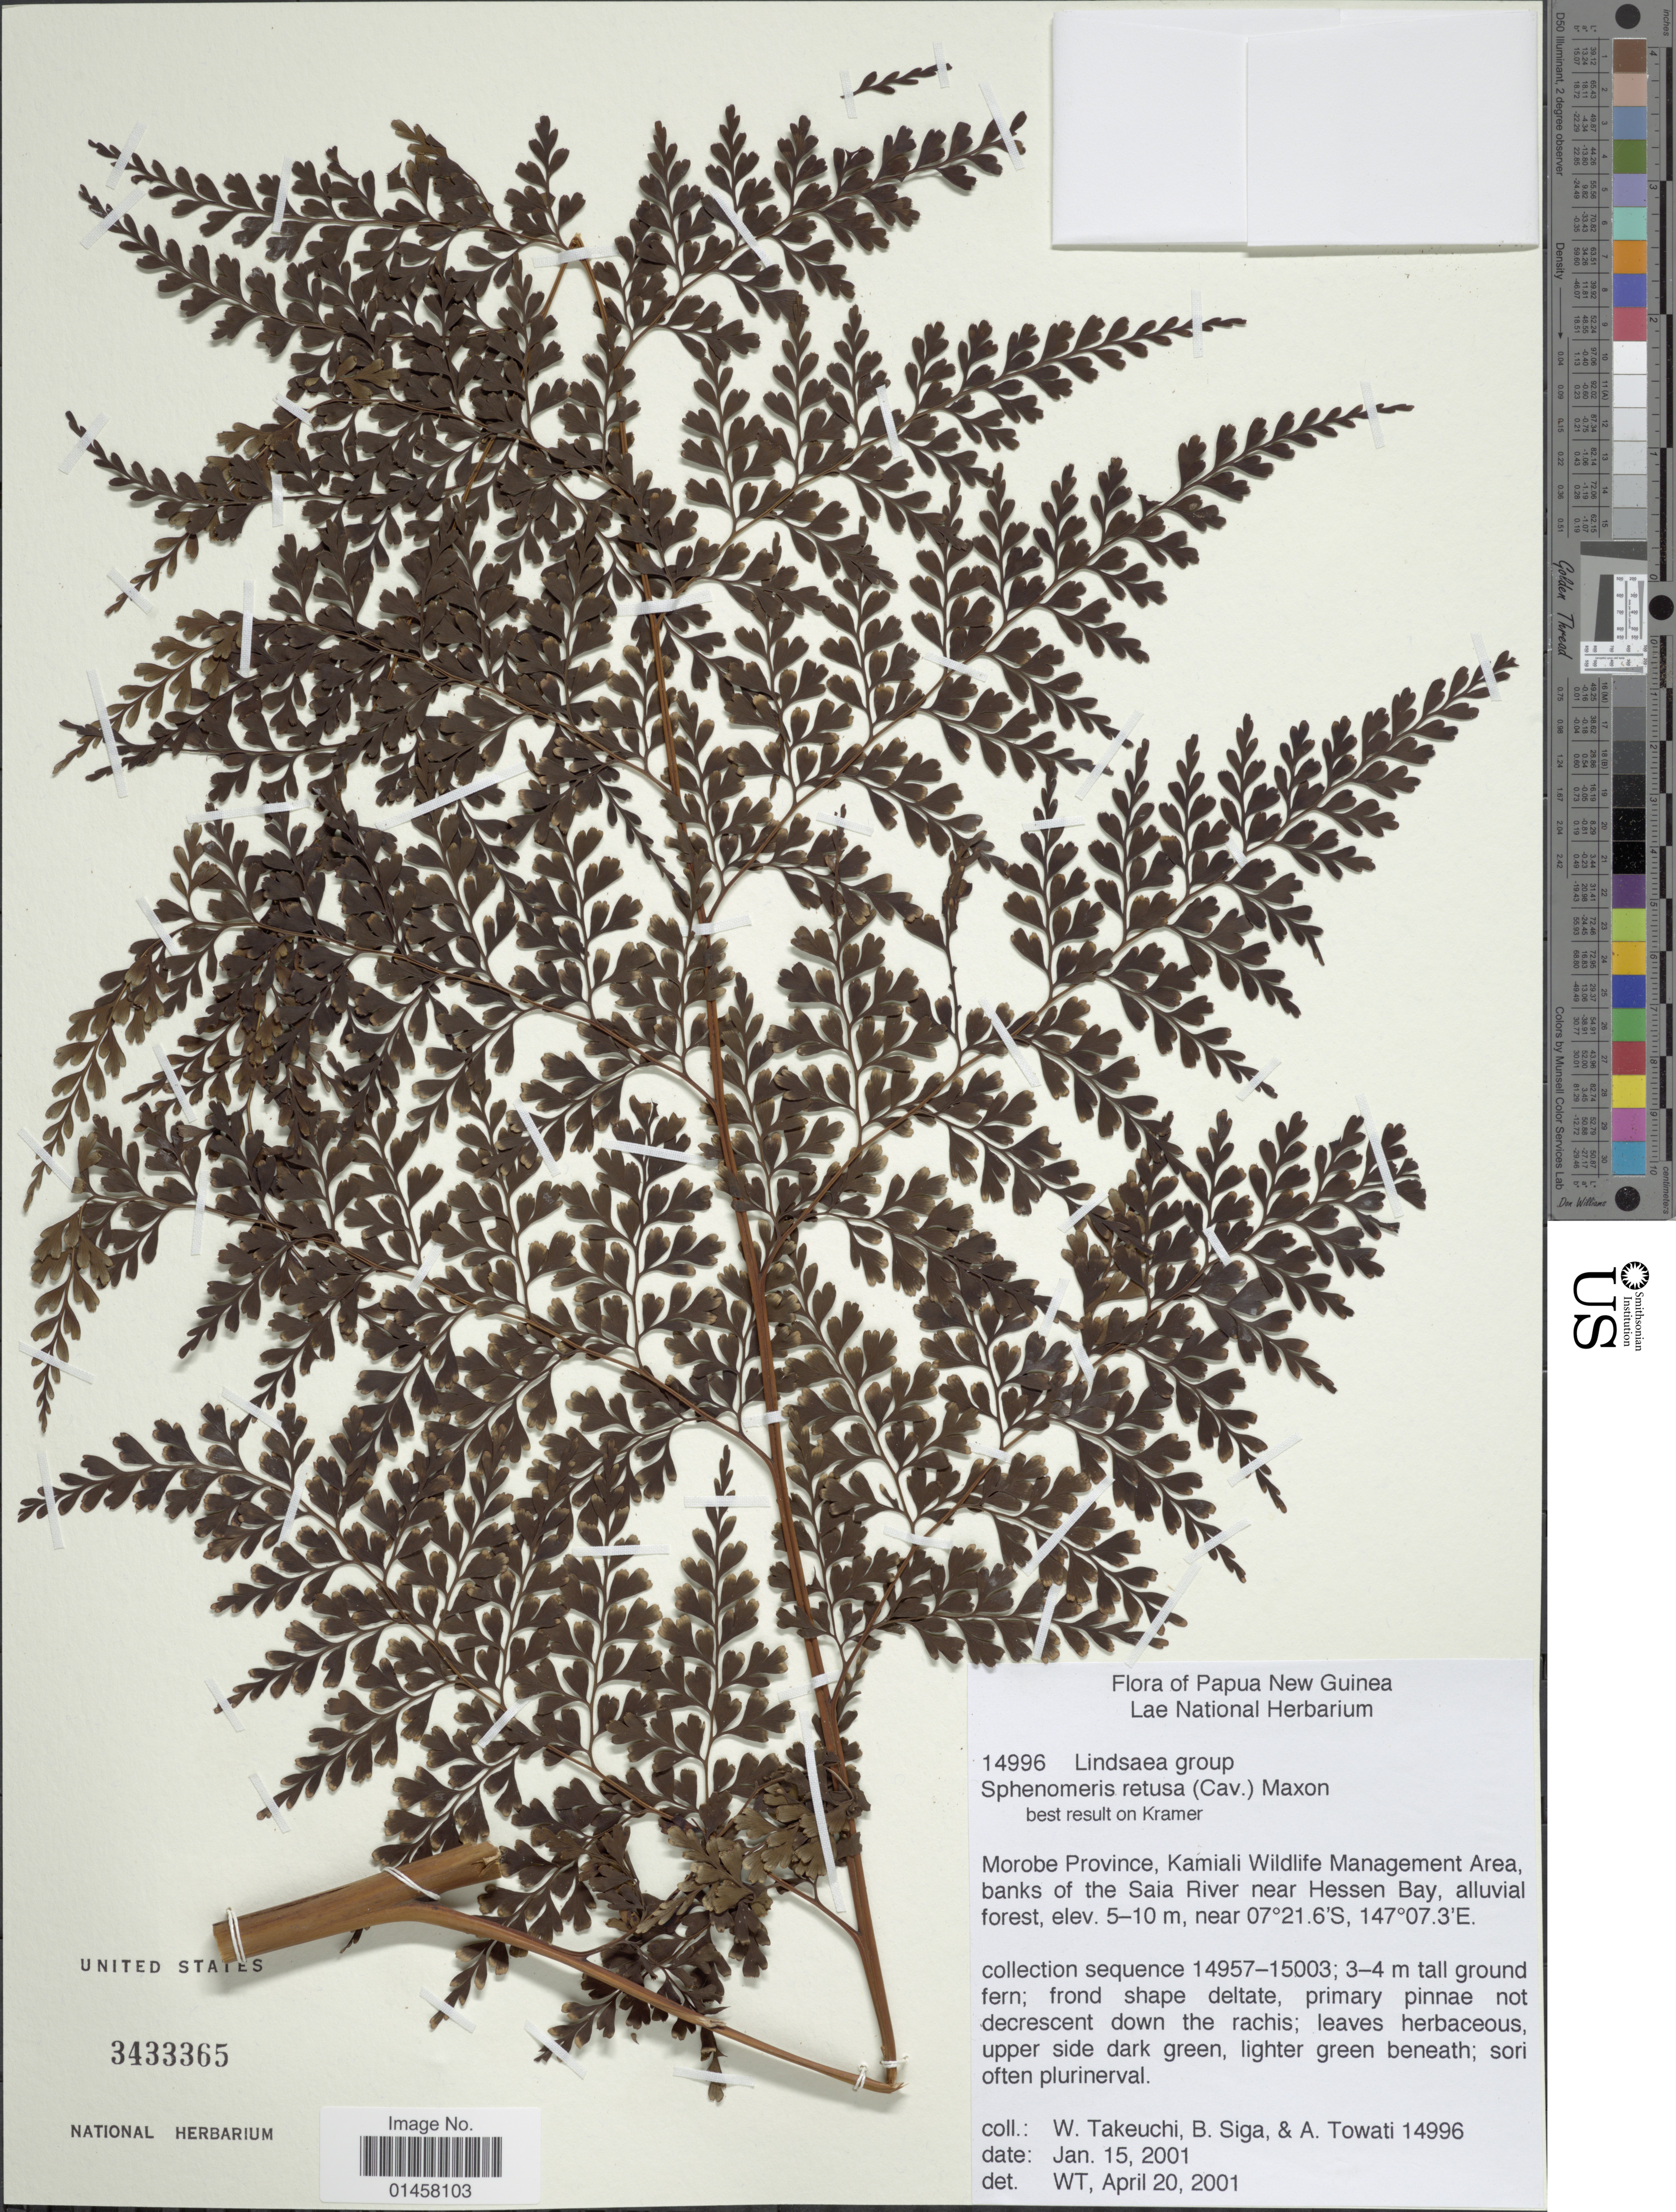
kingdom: Plantae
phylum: Tracheophyta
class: Polypodiopsida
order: Polypodiales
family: Lindsaeaceae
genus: Sphenomeris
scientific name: Sphenomeris retusa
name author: (Cav.) Maxim.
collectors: W. Takeuchi, B. Siga & A. Towati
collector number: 14996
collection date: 2001-01-15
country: Papua New Guinea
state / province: Morobe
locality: Morobe Province, Kamiali Wildlife Management Area, banks of the Saia River near Hessen bay, alluvial forest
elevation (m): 5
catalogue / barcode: US 3433365